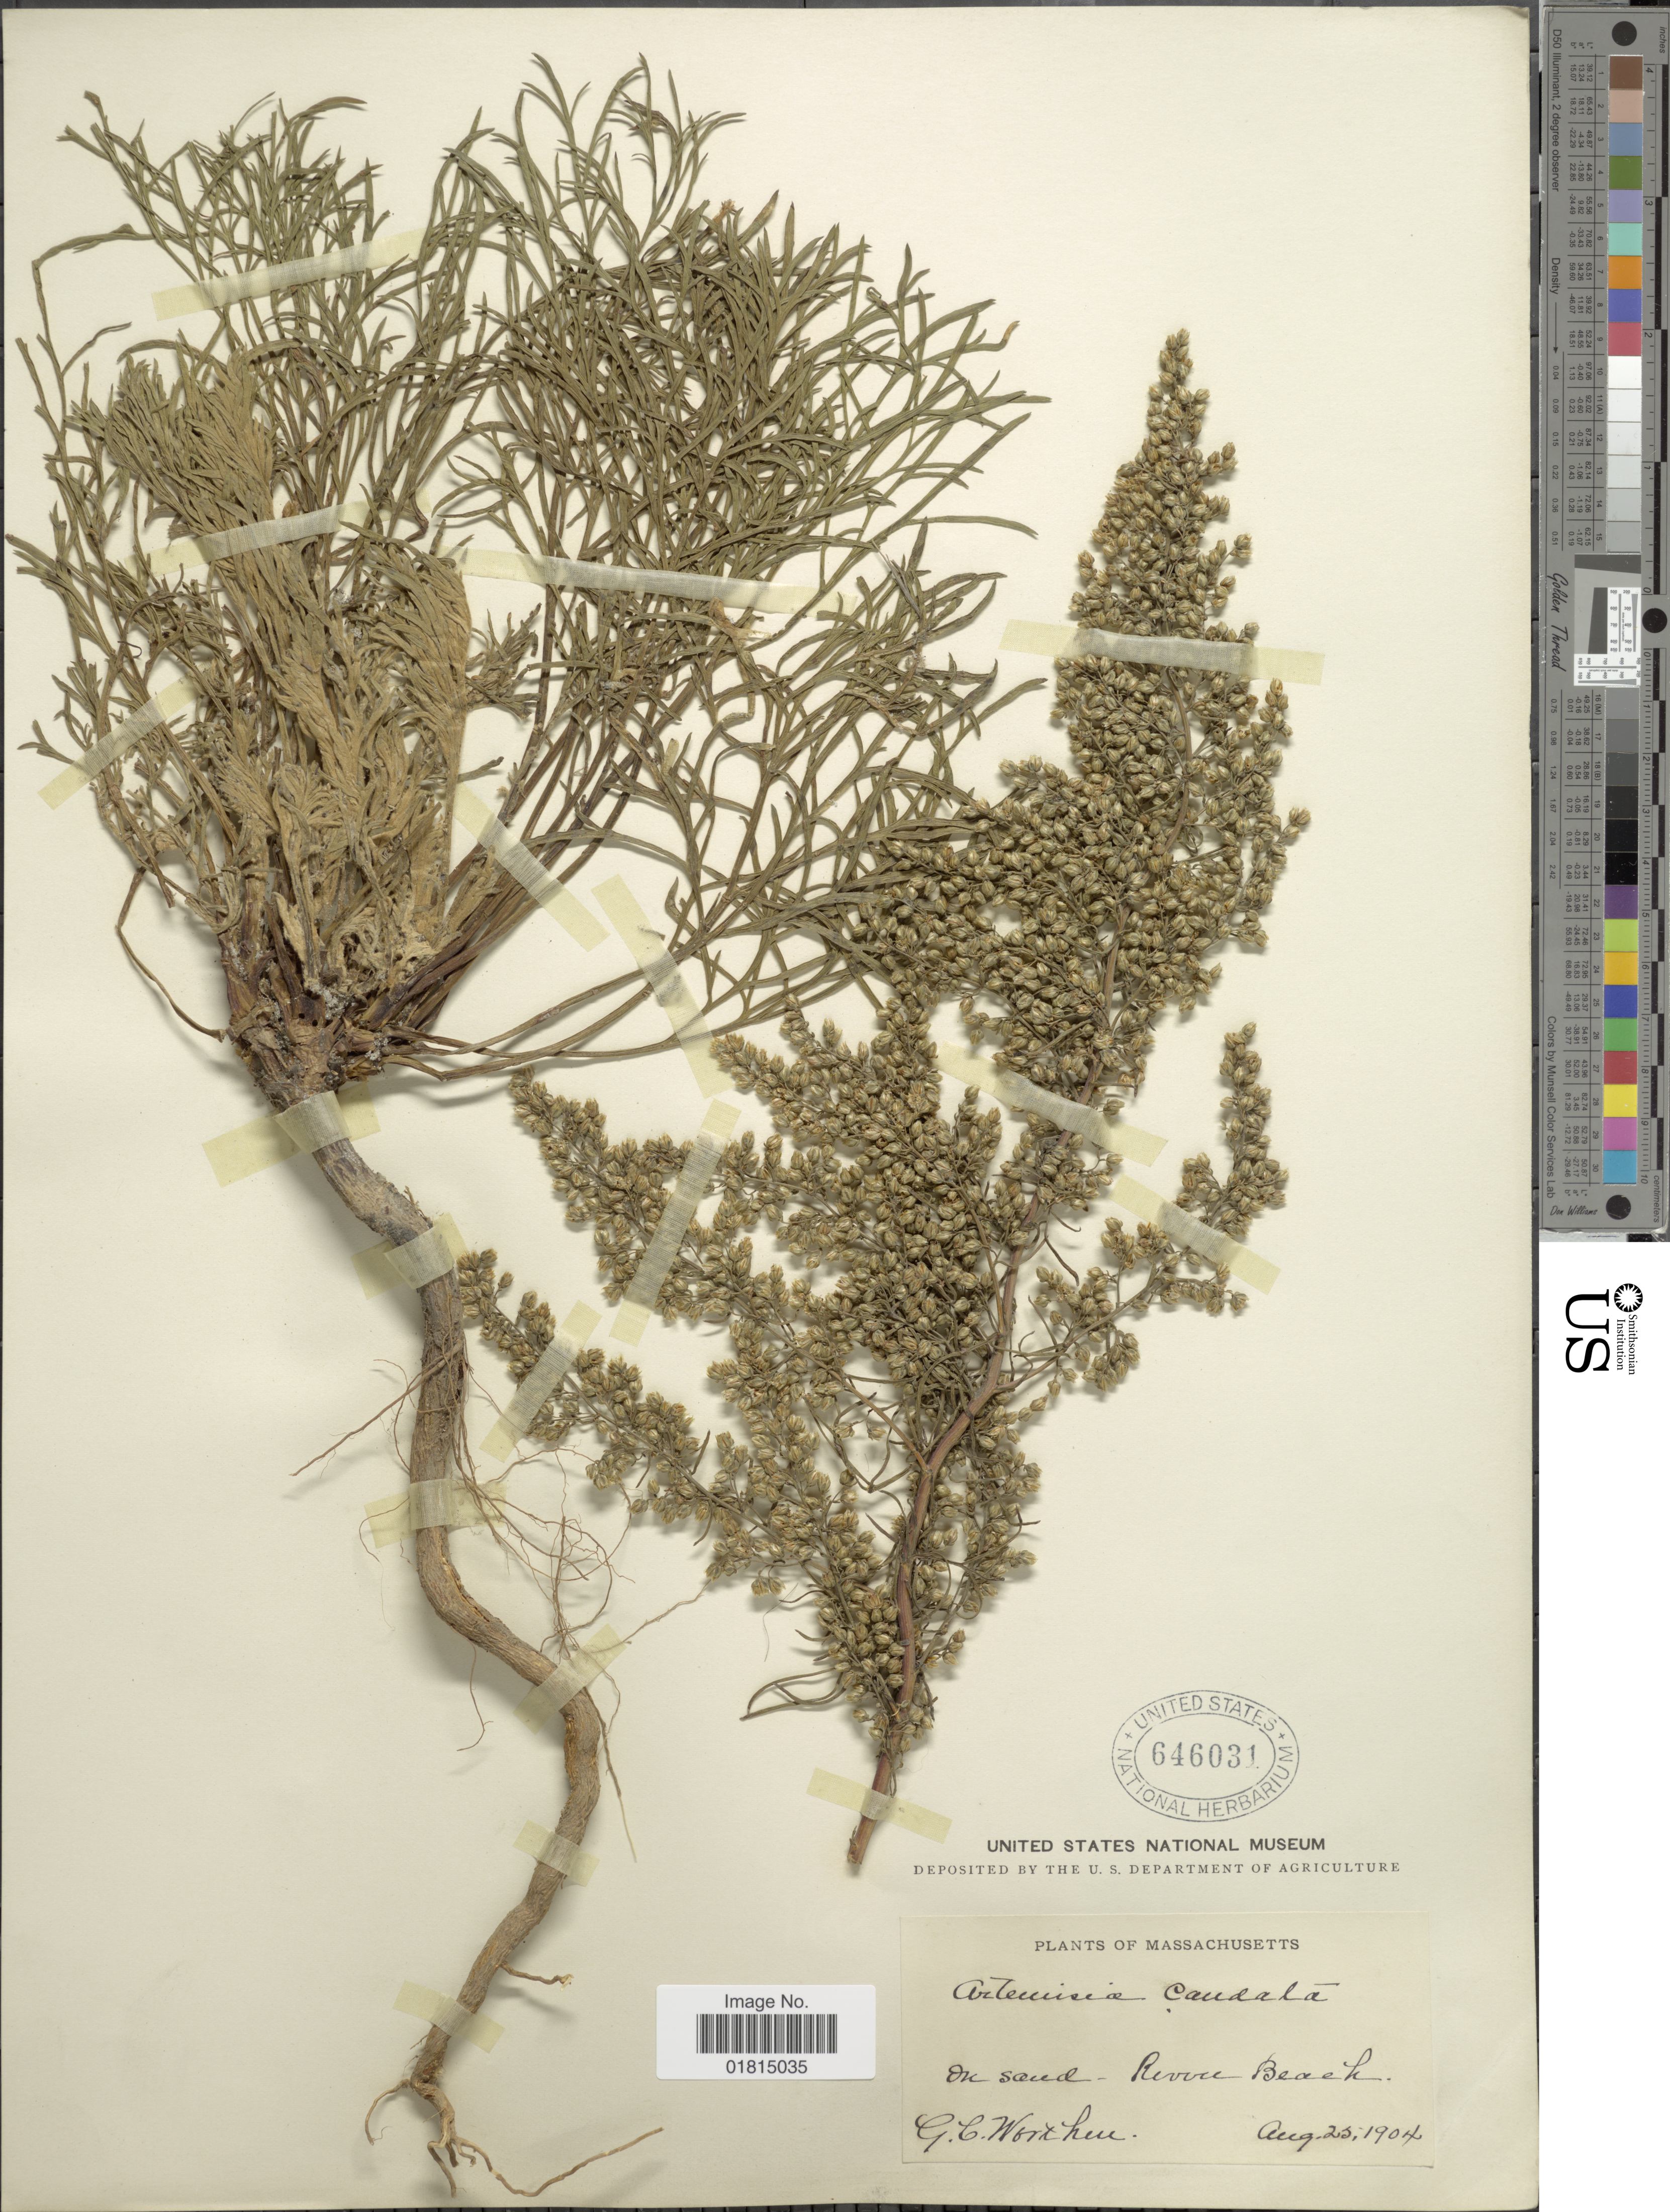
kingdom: Plantae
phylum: Tracheophyta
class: Magnoliopsida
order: Asterales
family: Asteraceae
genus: Artemisia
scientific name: Artemisia caudata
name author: Michx.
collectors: G. Worthen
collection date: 1904-08-25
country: United States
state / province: Massachusetts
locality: On sand - Revere Beach.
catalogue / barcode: US 646031